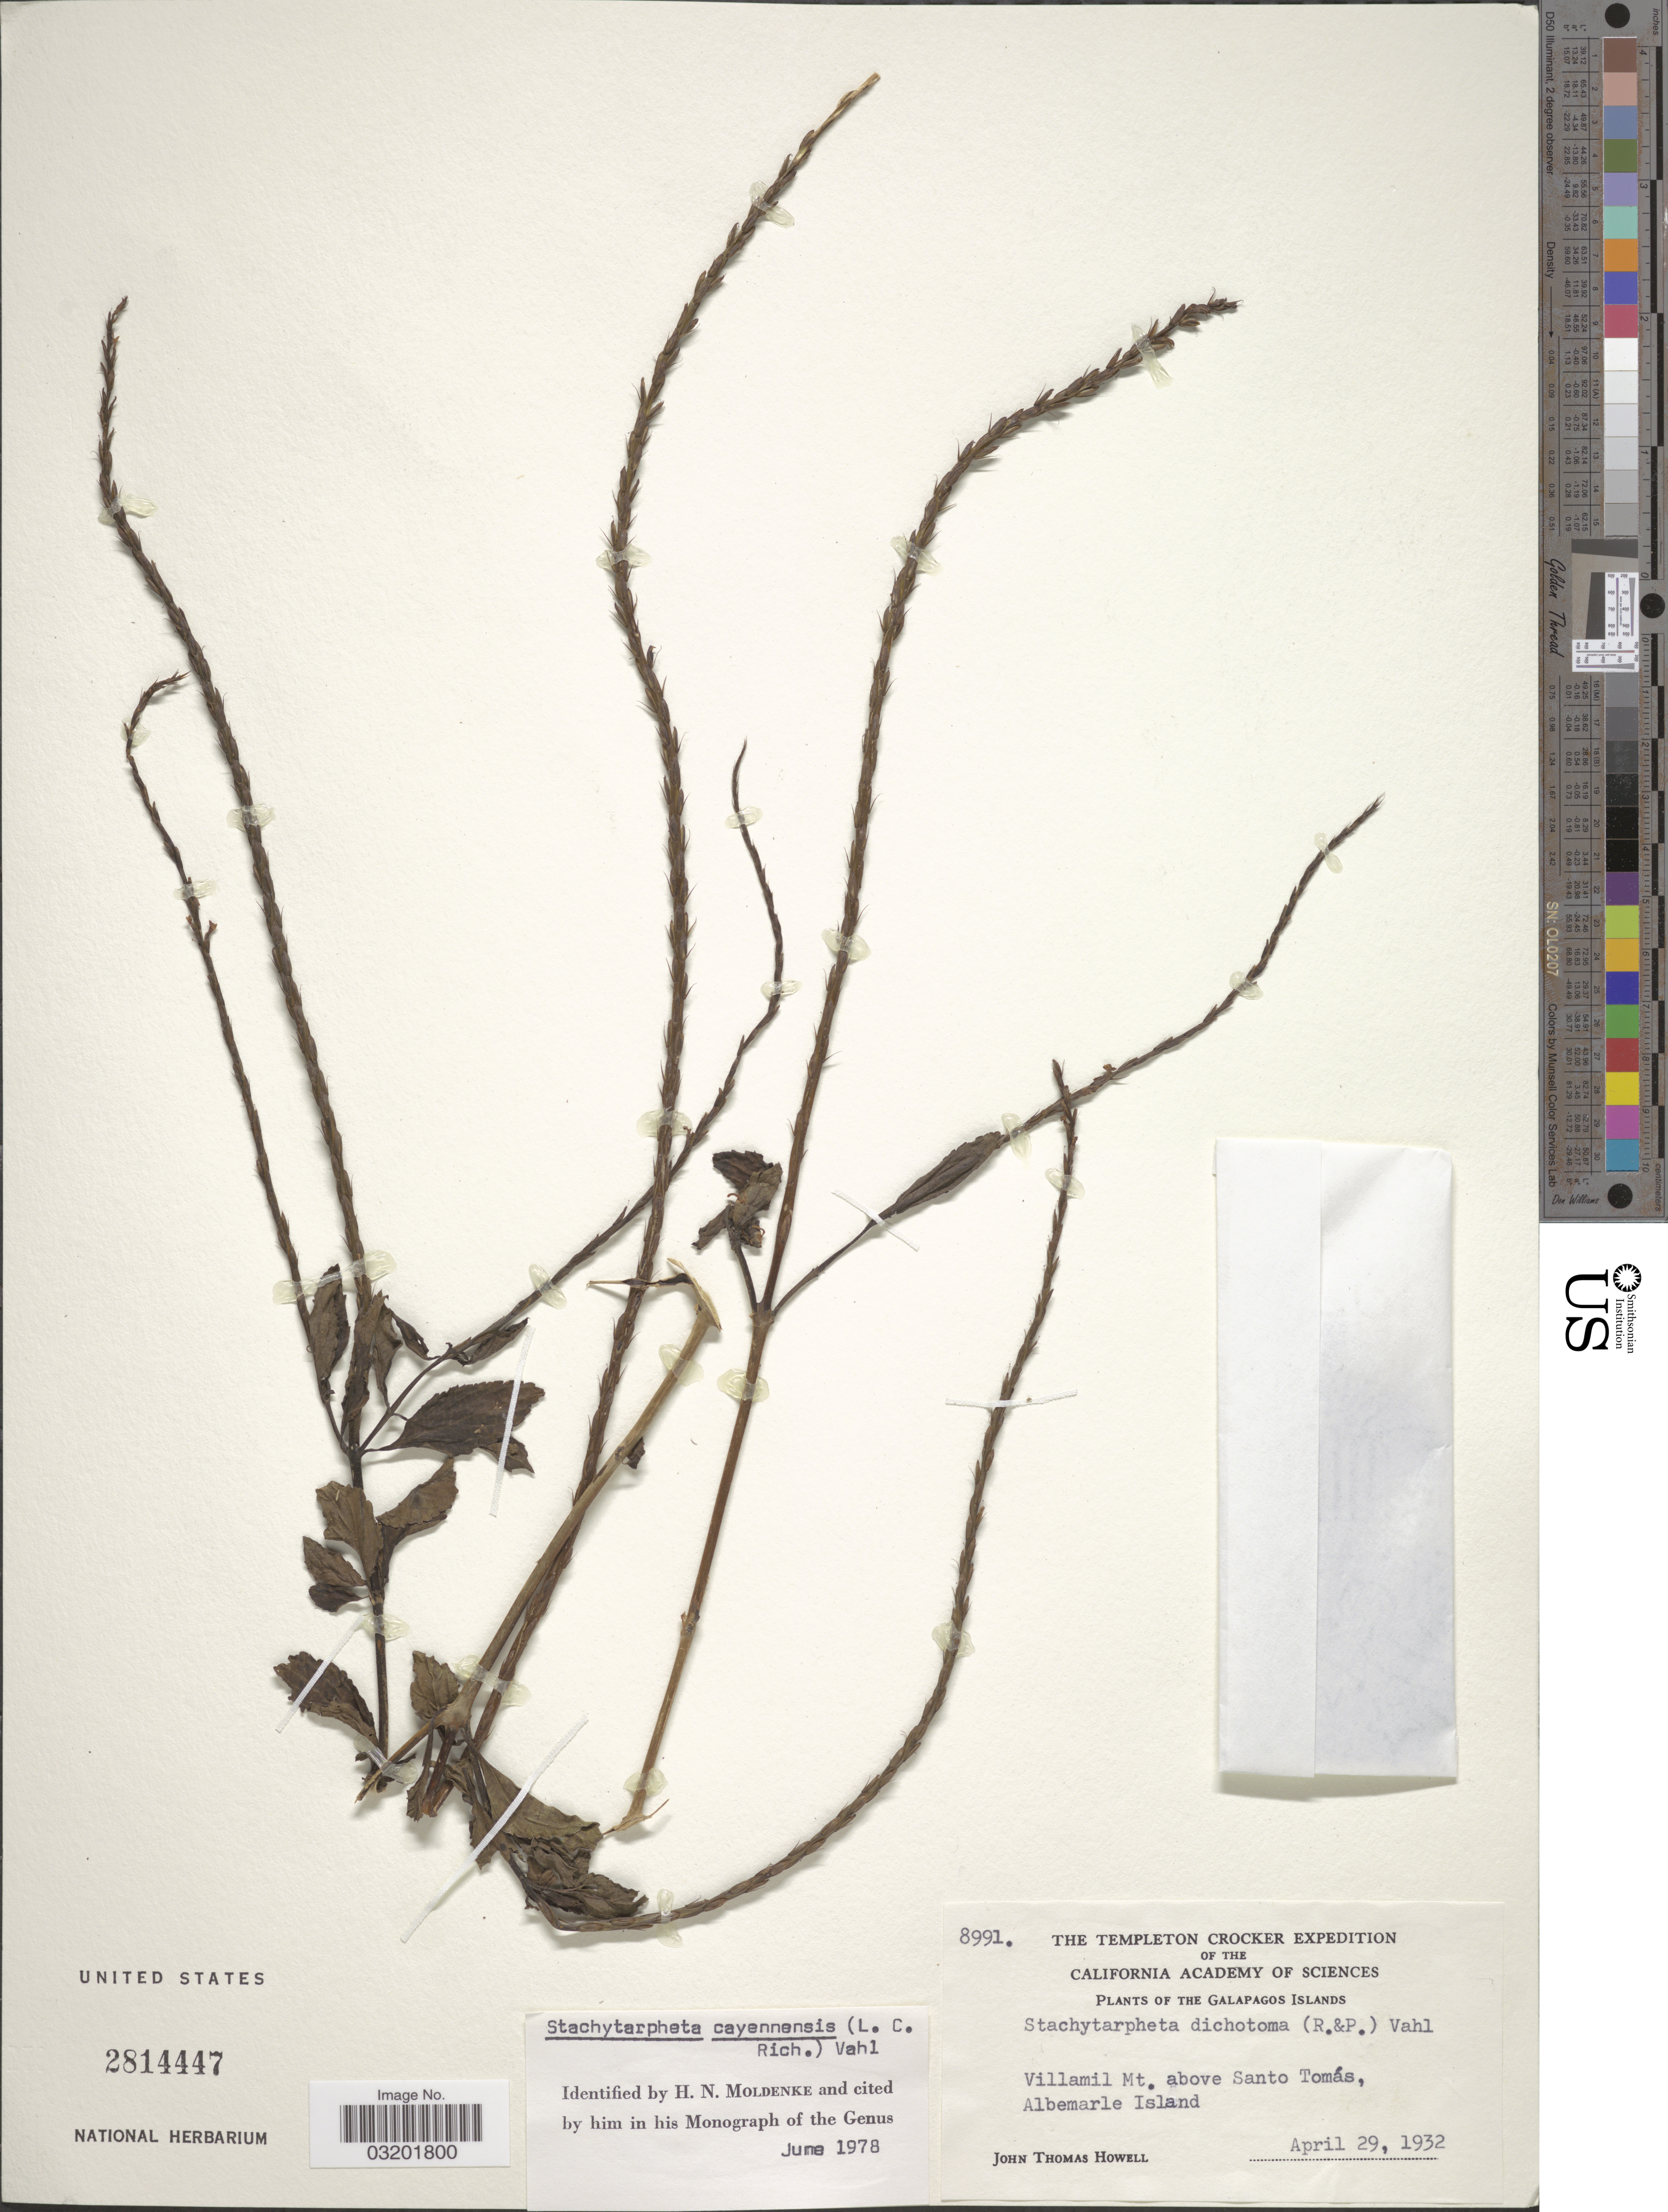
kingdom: Plantae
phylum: Tracheophyta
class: Magnoliopsida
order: Lamiales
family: Verbenaceae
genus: Stachytarpheta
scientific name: Stachytarpheta cayennensis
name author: (Rich.) Vahl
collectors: J. T. Howell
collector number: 8991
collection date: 1932-04-29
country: Ecuador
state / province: Colón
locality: The Galapagos Islands. Villamil Mt. above Santo Tomás, Albemarle Island.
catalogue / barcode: US 2814447